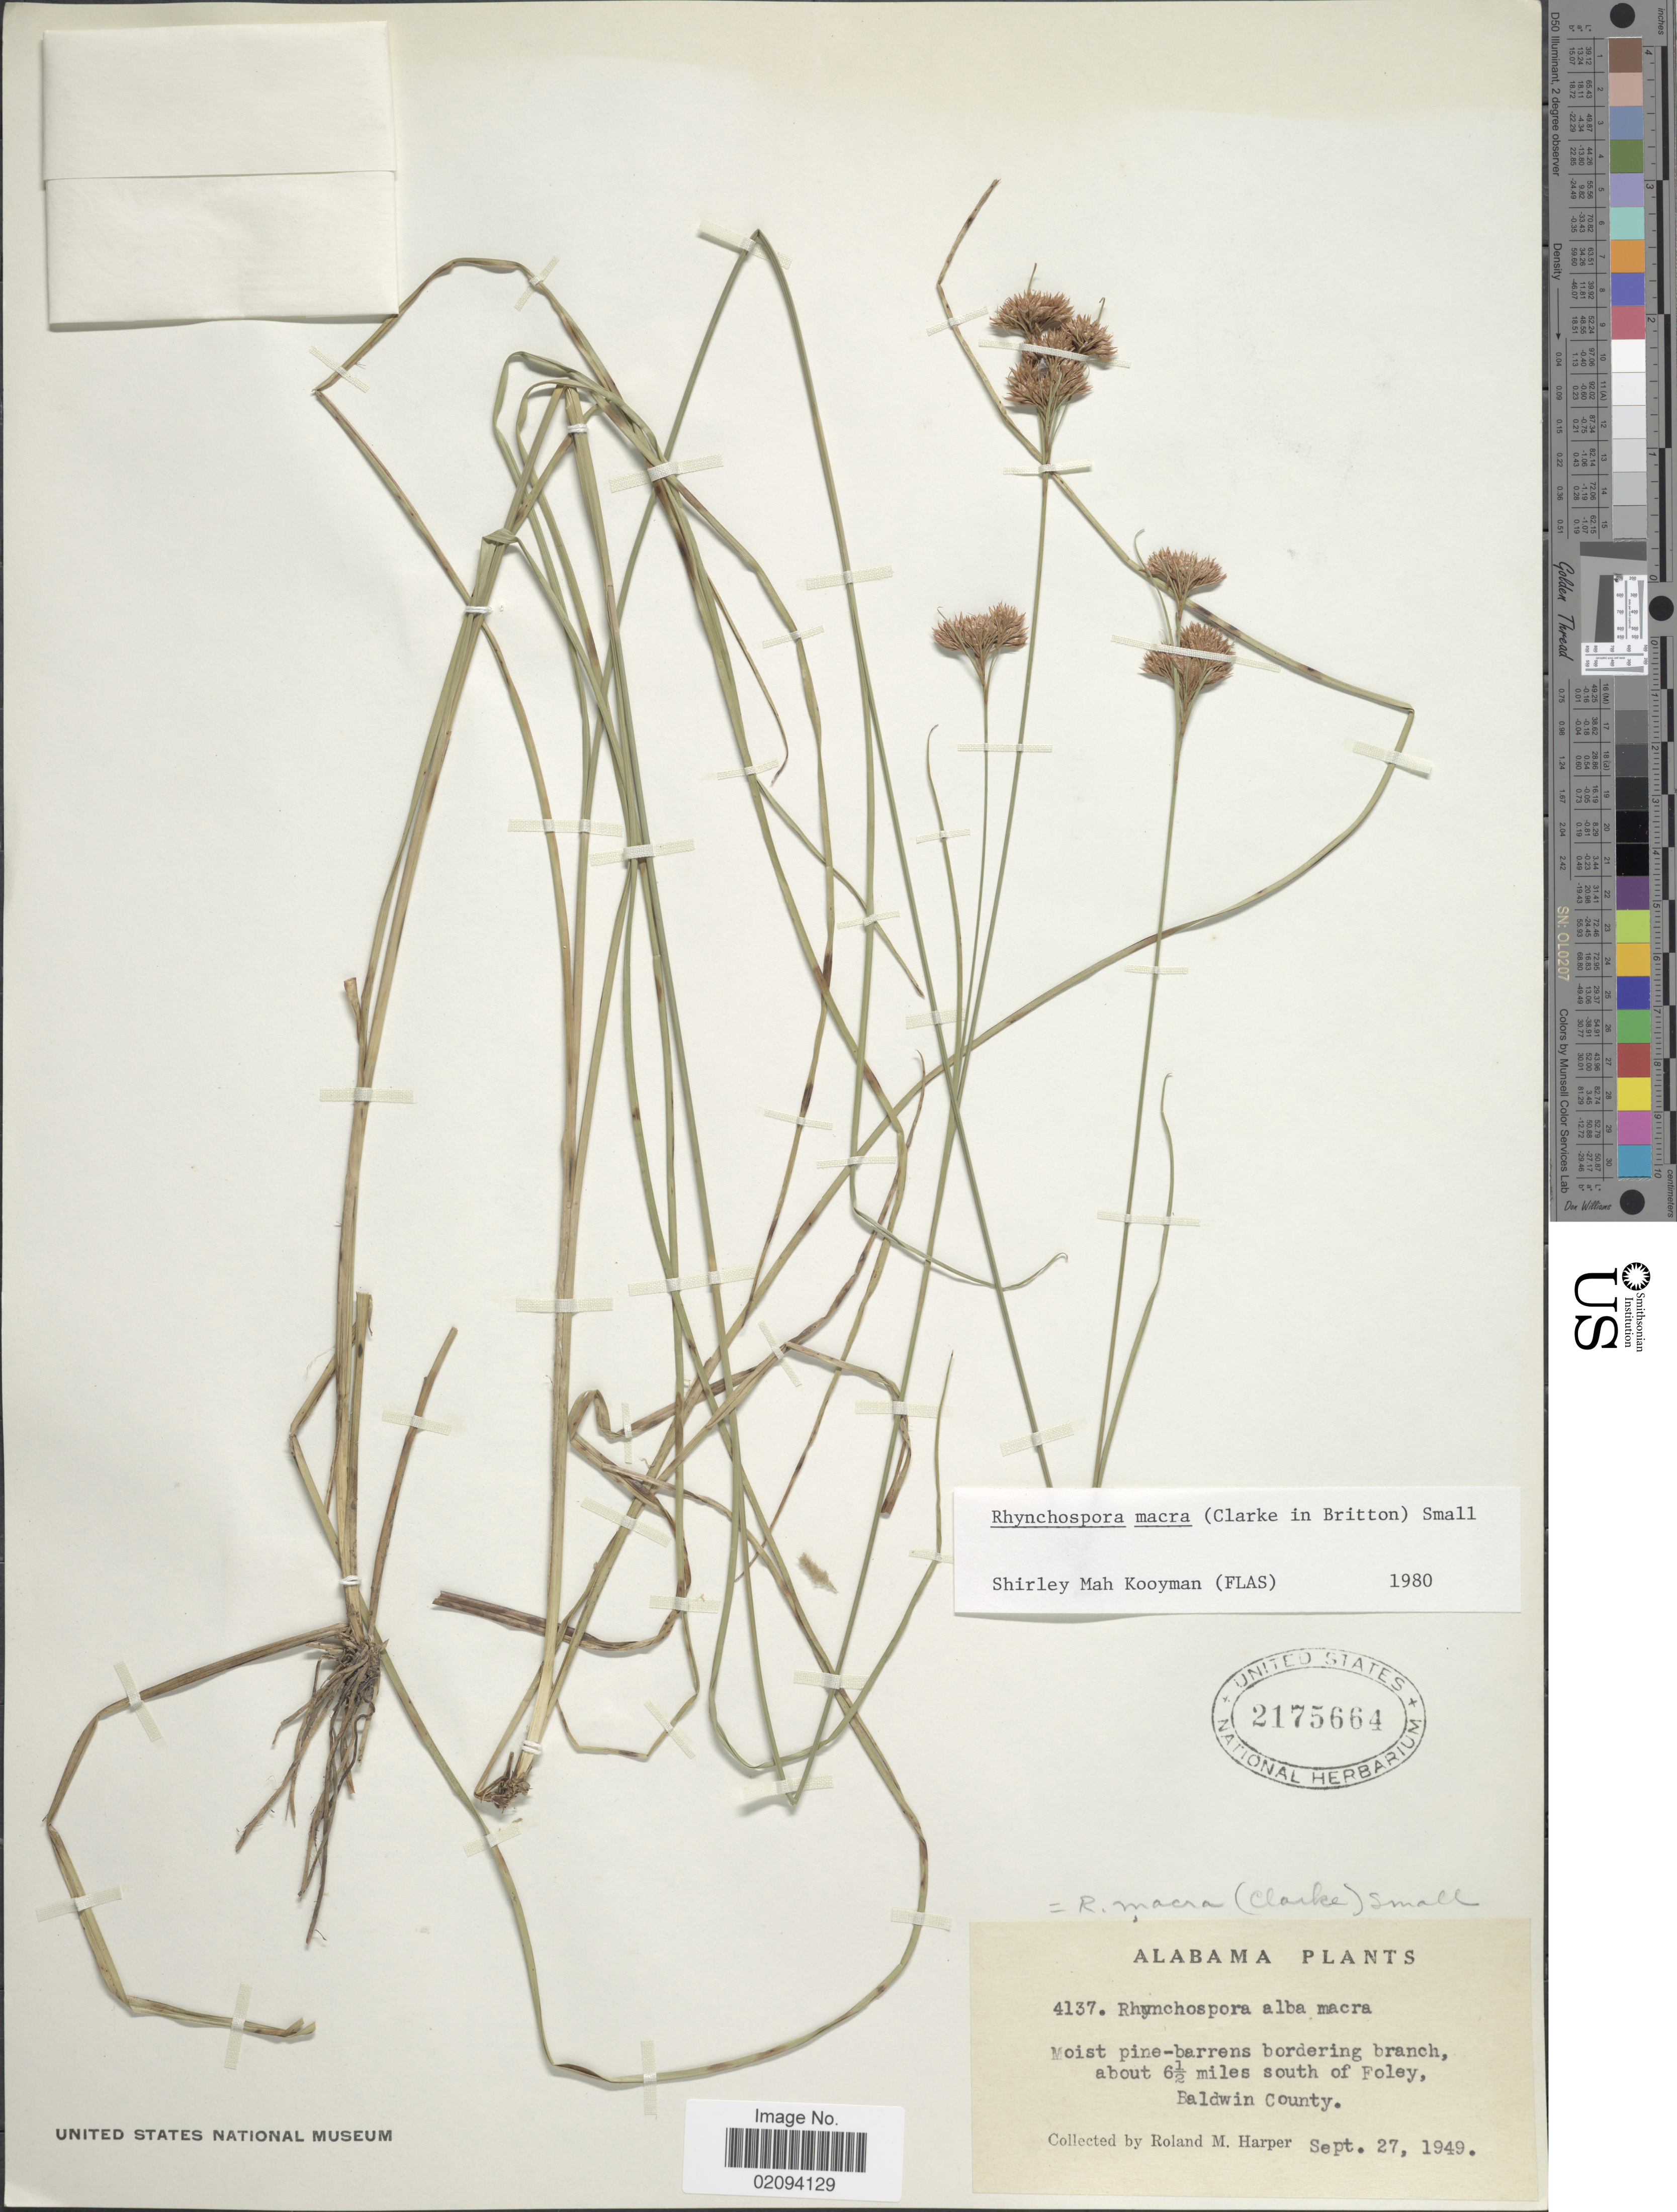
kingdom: Plantae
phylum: Tracheophyta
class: Liliopsida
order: Poales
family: Cyperaceae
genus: Rhynchospora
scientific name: Rhynchospora macra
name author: (C.B. Clarke ex Britton) Small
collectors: R. M. Harper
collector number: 4137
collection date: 1949-09-27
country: United States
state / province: Alabama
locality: Moist pine-barrens bordering branch, about 6½ miles south of Foley, Baldwin County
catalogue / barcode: US 2175664